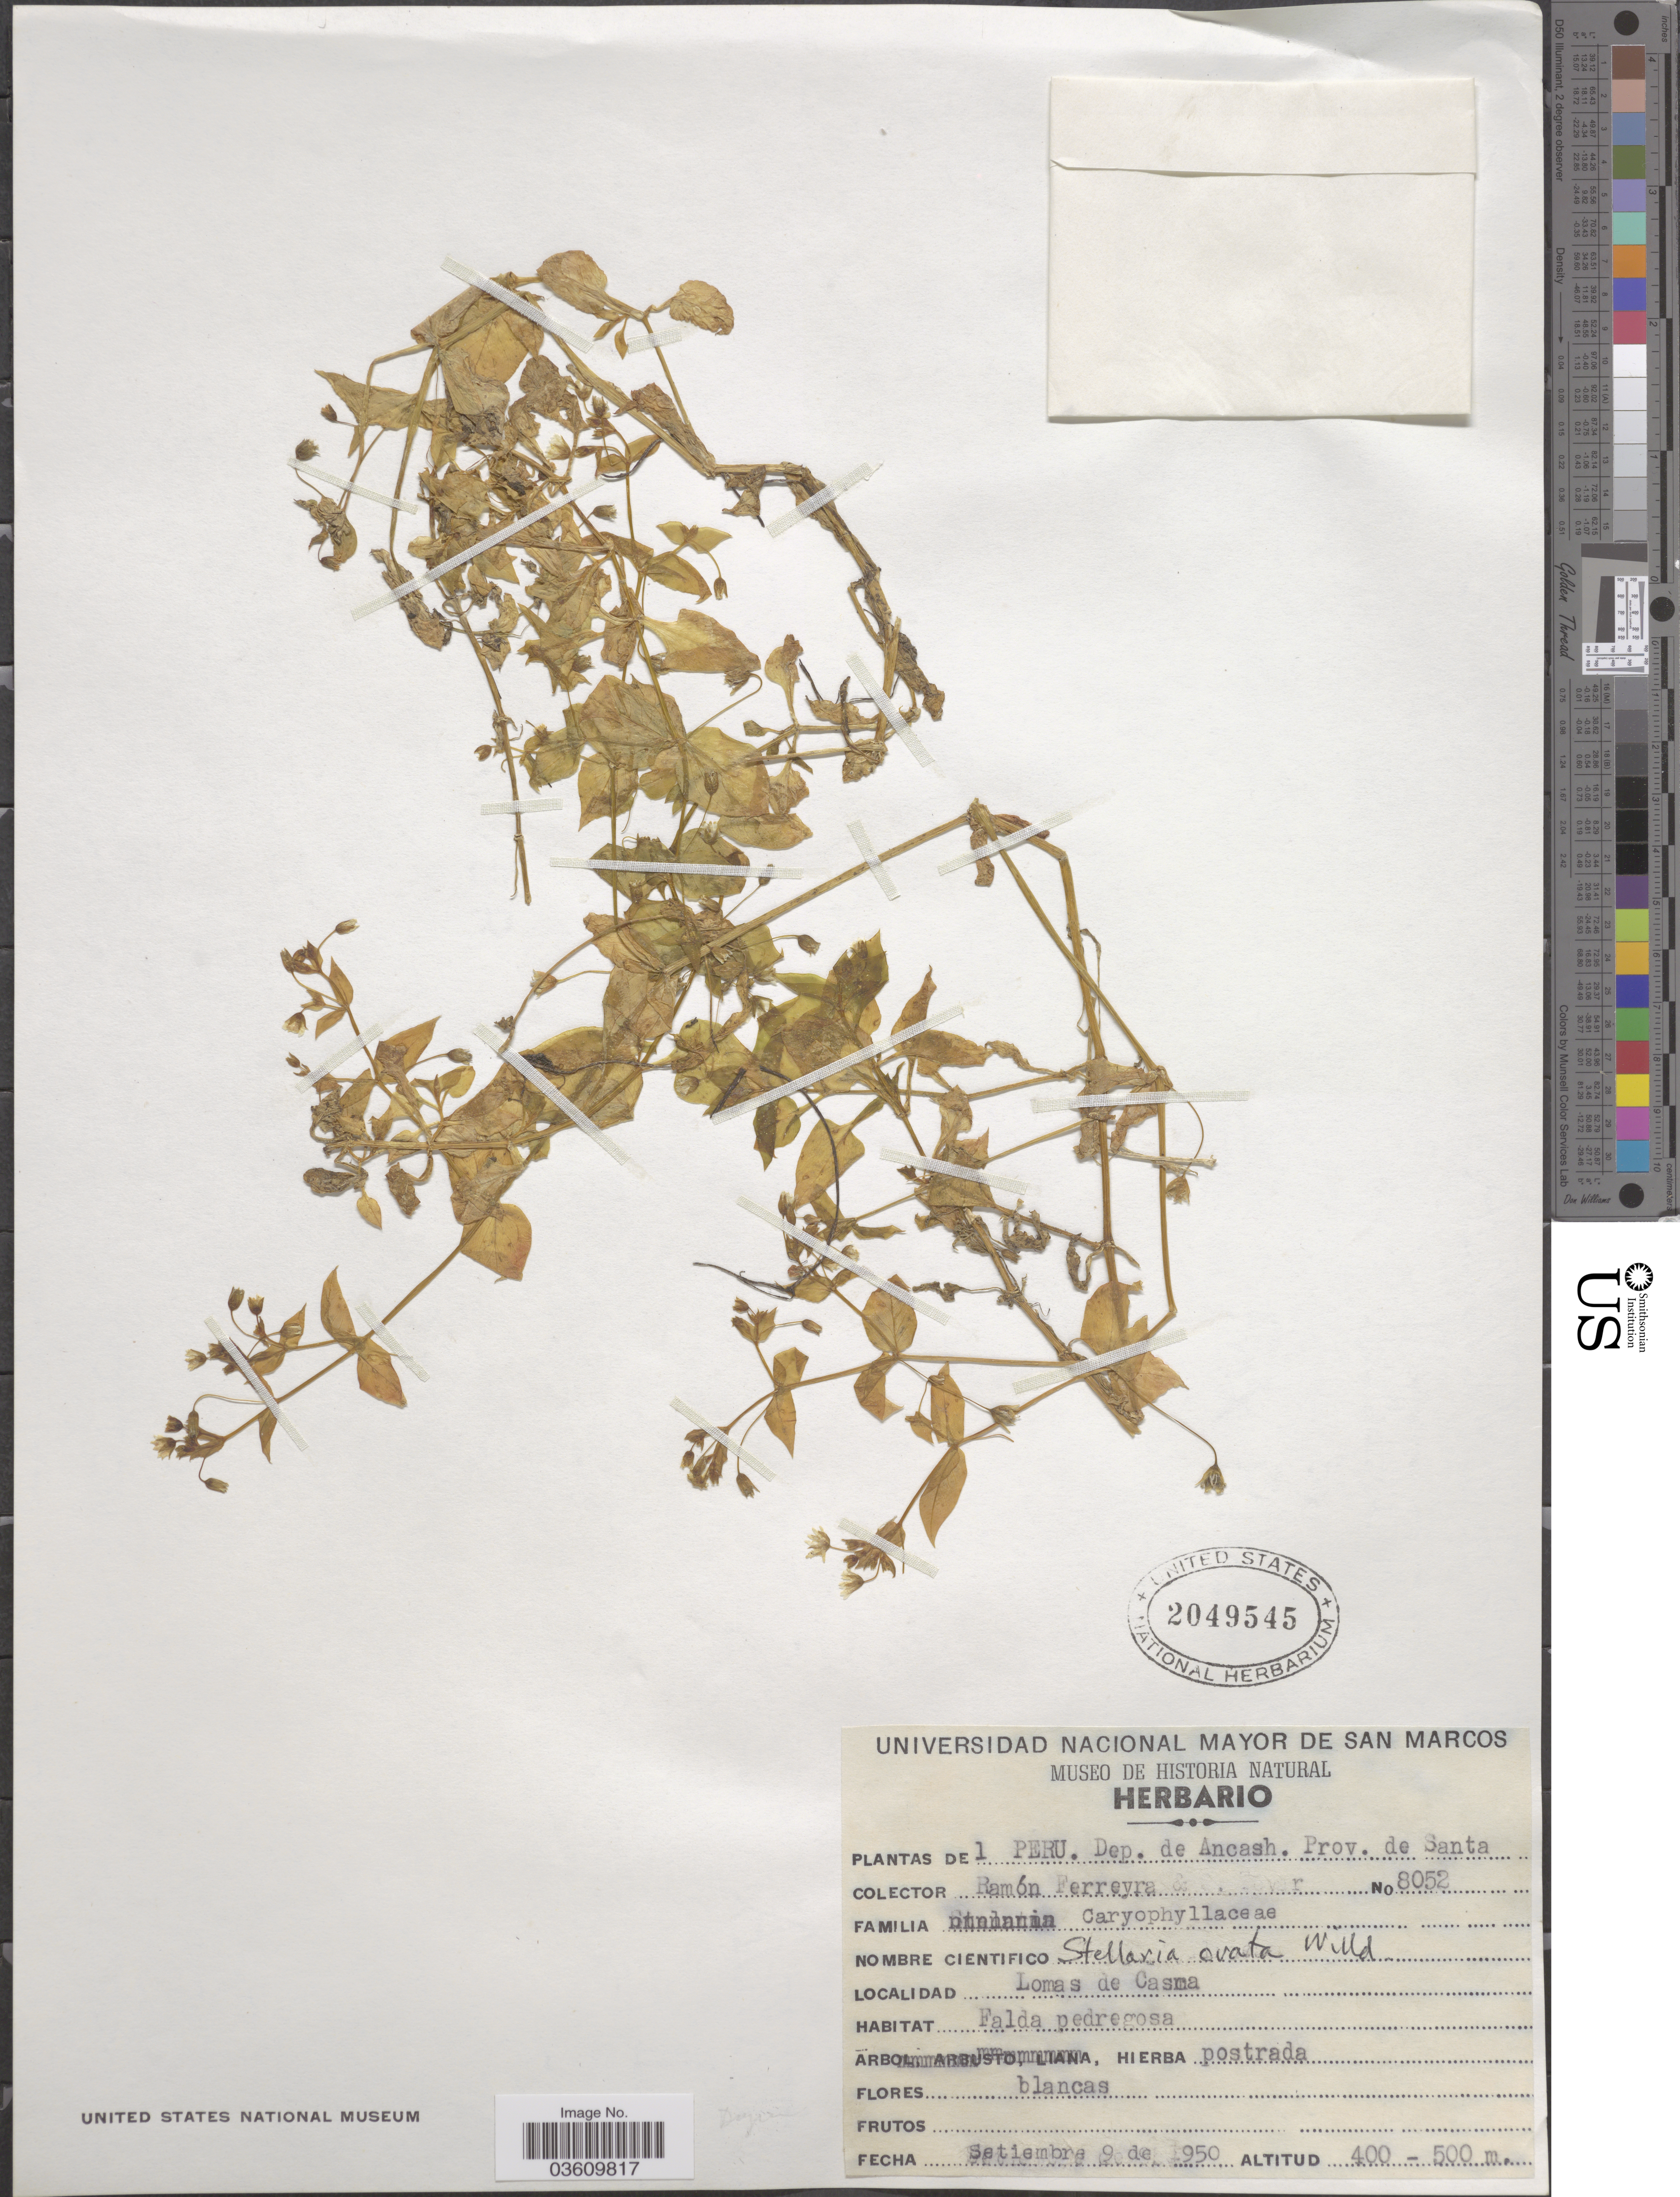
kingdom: Plantae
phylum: Tracheophyta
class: Magnoliopsida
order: Caryophyllales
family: Caryophyllaceae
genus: Stellaria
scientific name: Stellaria ovata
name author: Willd.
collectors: R. A. Ferreyra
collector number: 8052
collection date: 1950-09-09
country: Peru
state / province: Ancash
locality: Dep. de Ancash. Prov. de Santa. Lomas de Casma.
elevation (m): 400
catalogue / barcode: US 2049545